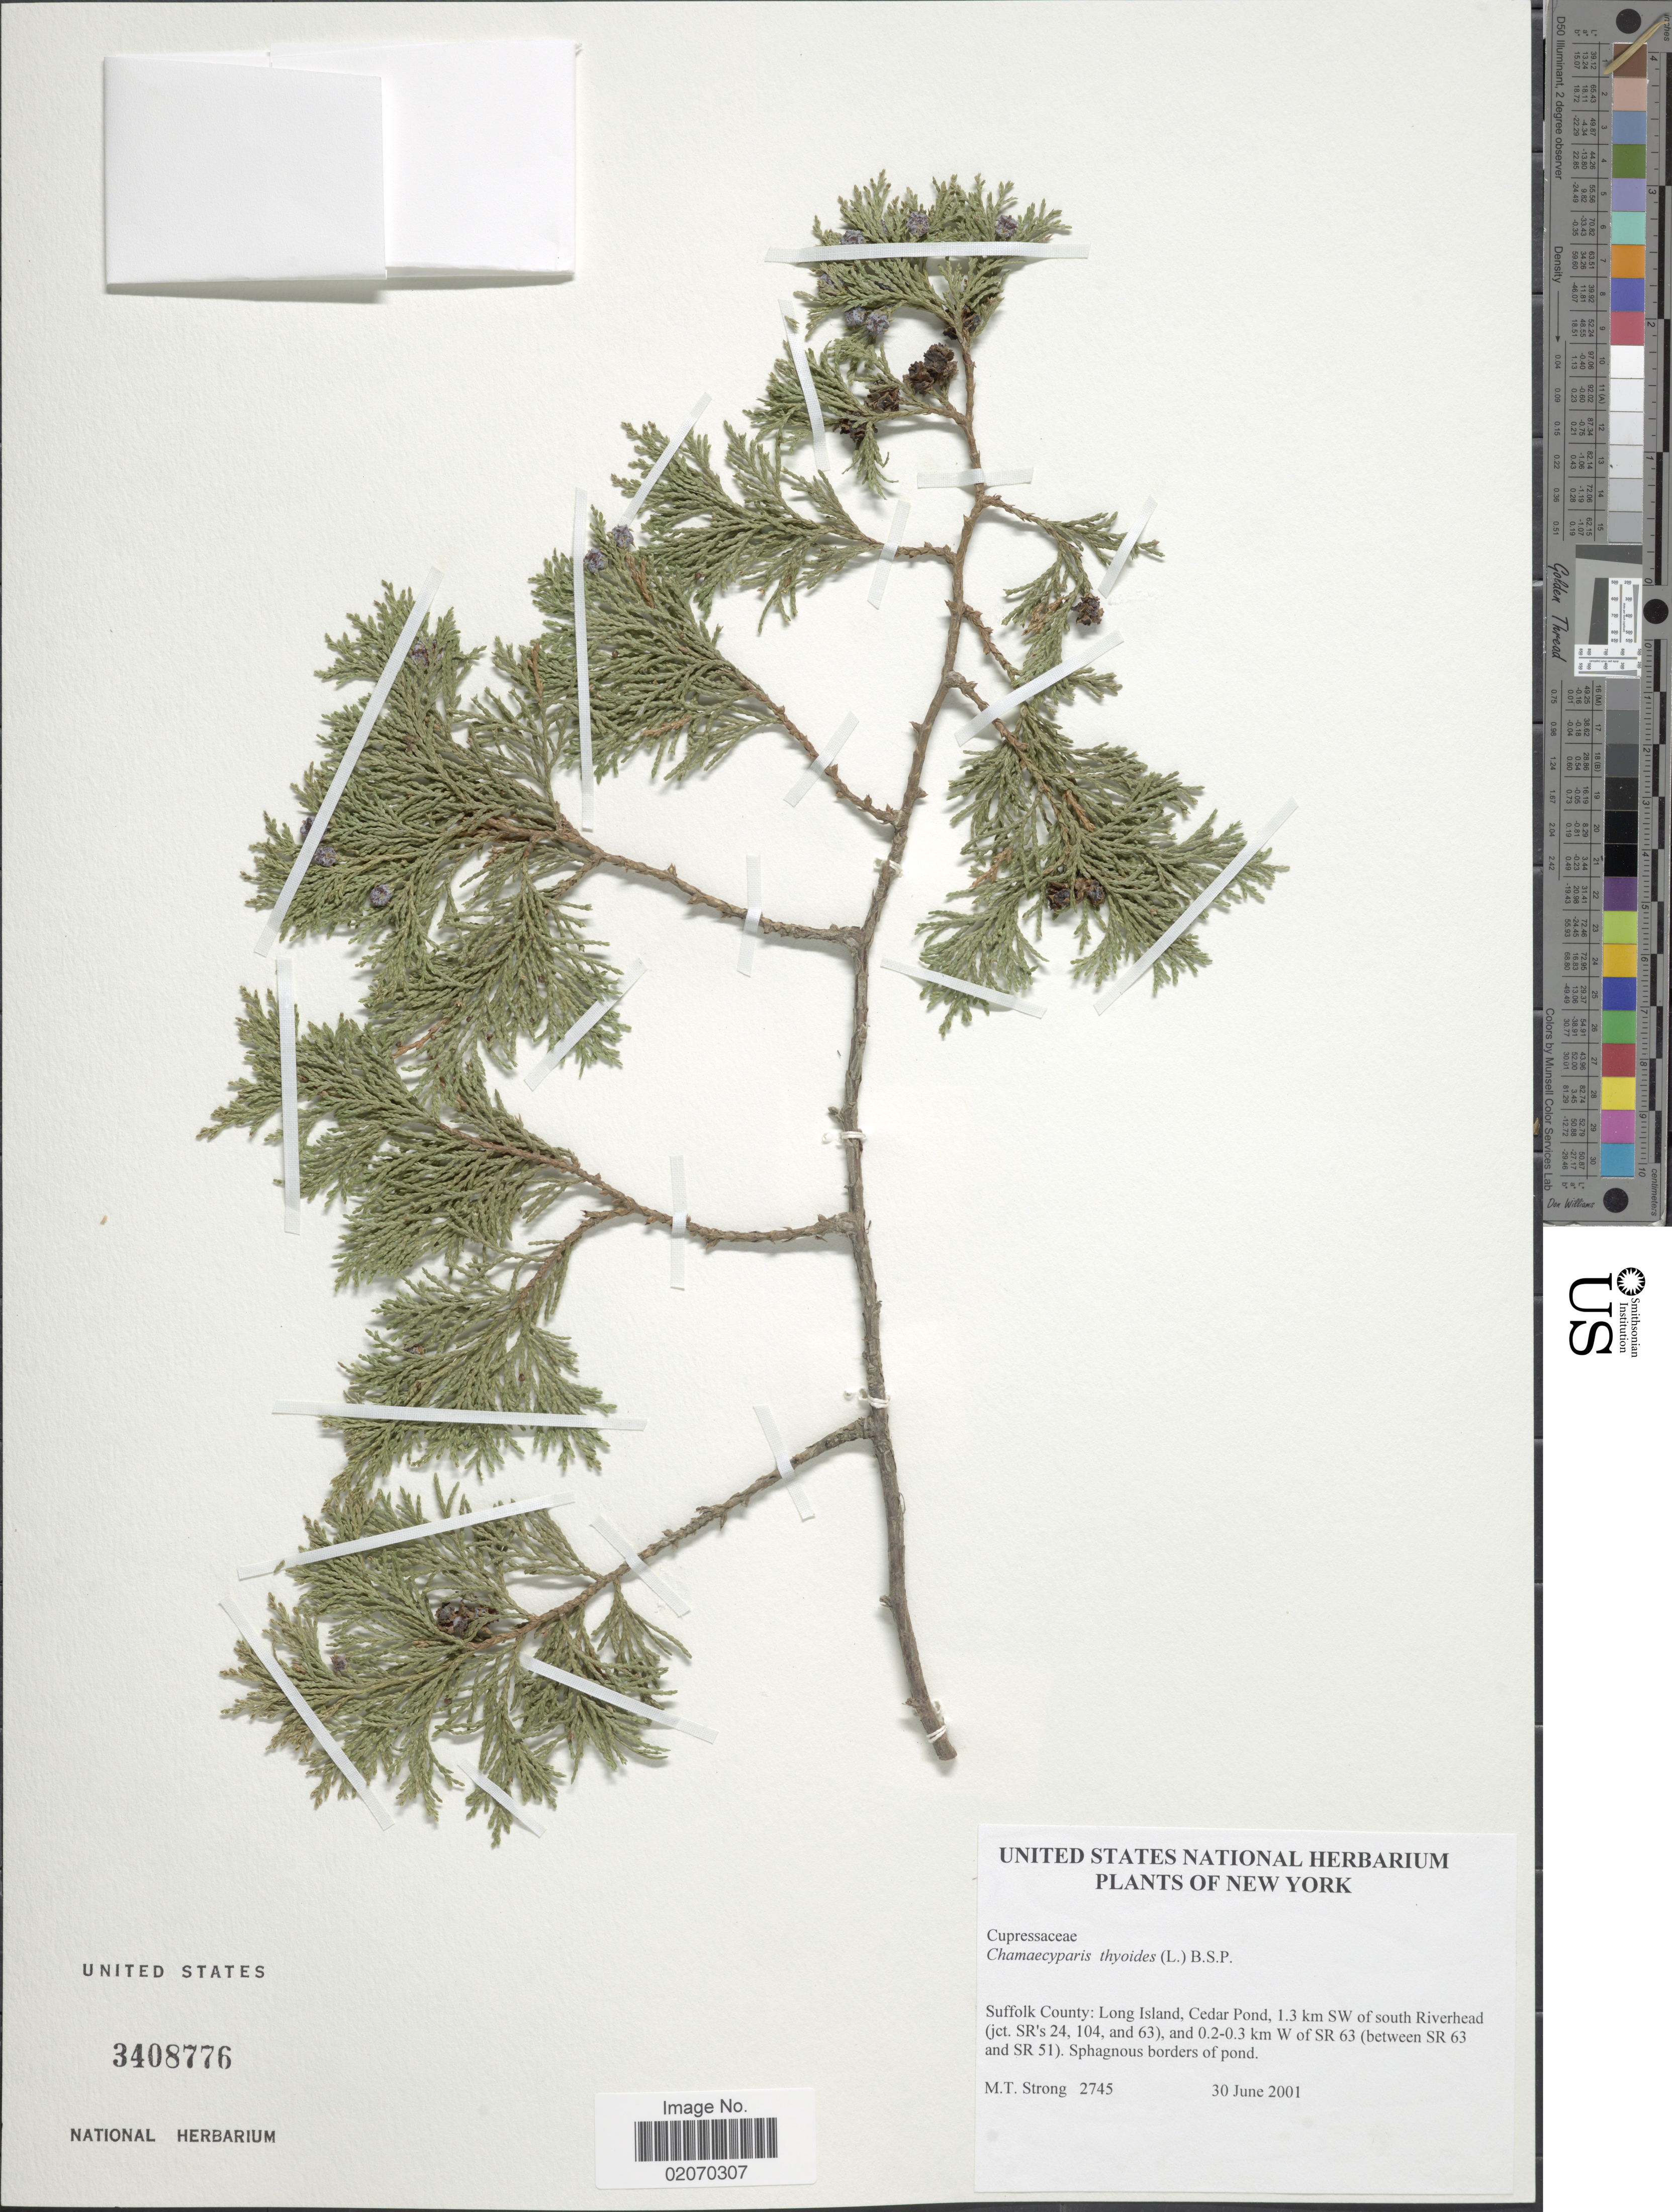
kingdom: Plantae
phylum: Tracheophyta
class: Pinopsida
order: Pinales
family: Cupressaceae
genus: Chamaecyparis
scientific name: Chamaecyparis thyoides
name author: (L.) Britton, Stearns & Poggenb.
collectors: M. T. Strong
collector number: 2745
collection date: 2001-06-30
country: United States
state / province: New York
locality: Suffolk County: Long Island, Cedar Pond, 1.3 km SW of south Riverhead (jct. SR's 24, 104, and 63), and 0.2-0.3 km W of SR 63 (between SR 63 and SR 51)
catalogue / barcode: US 3408776